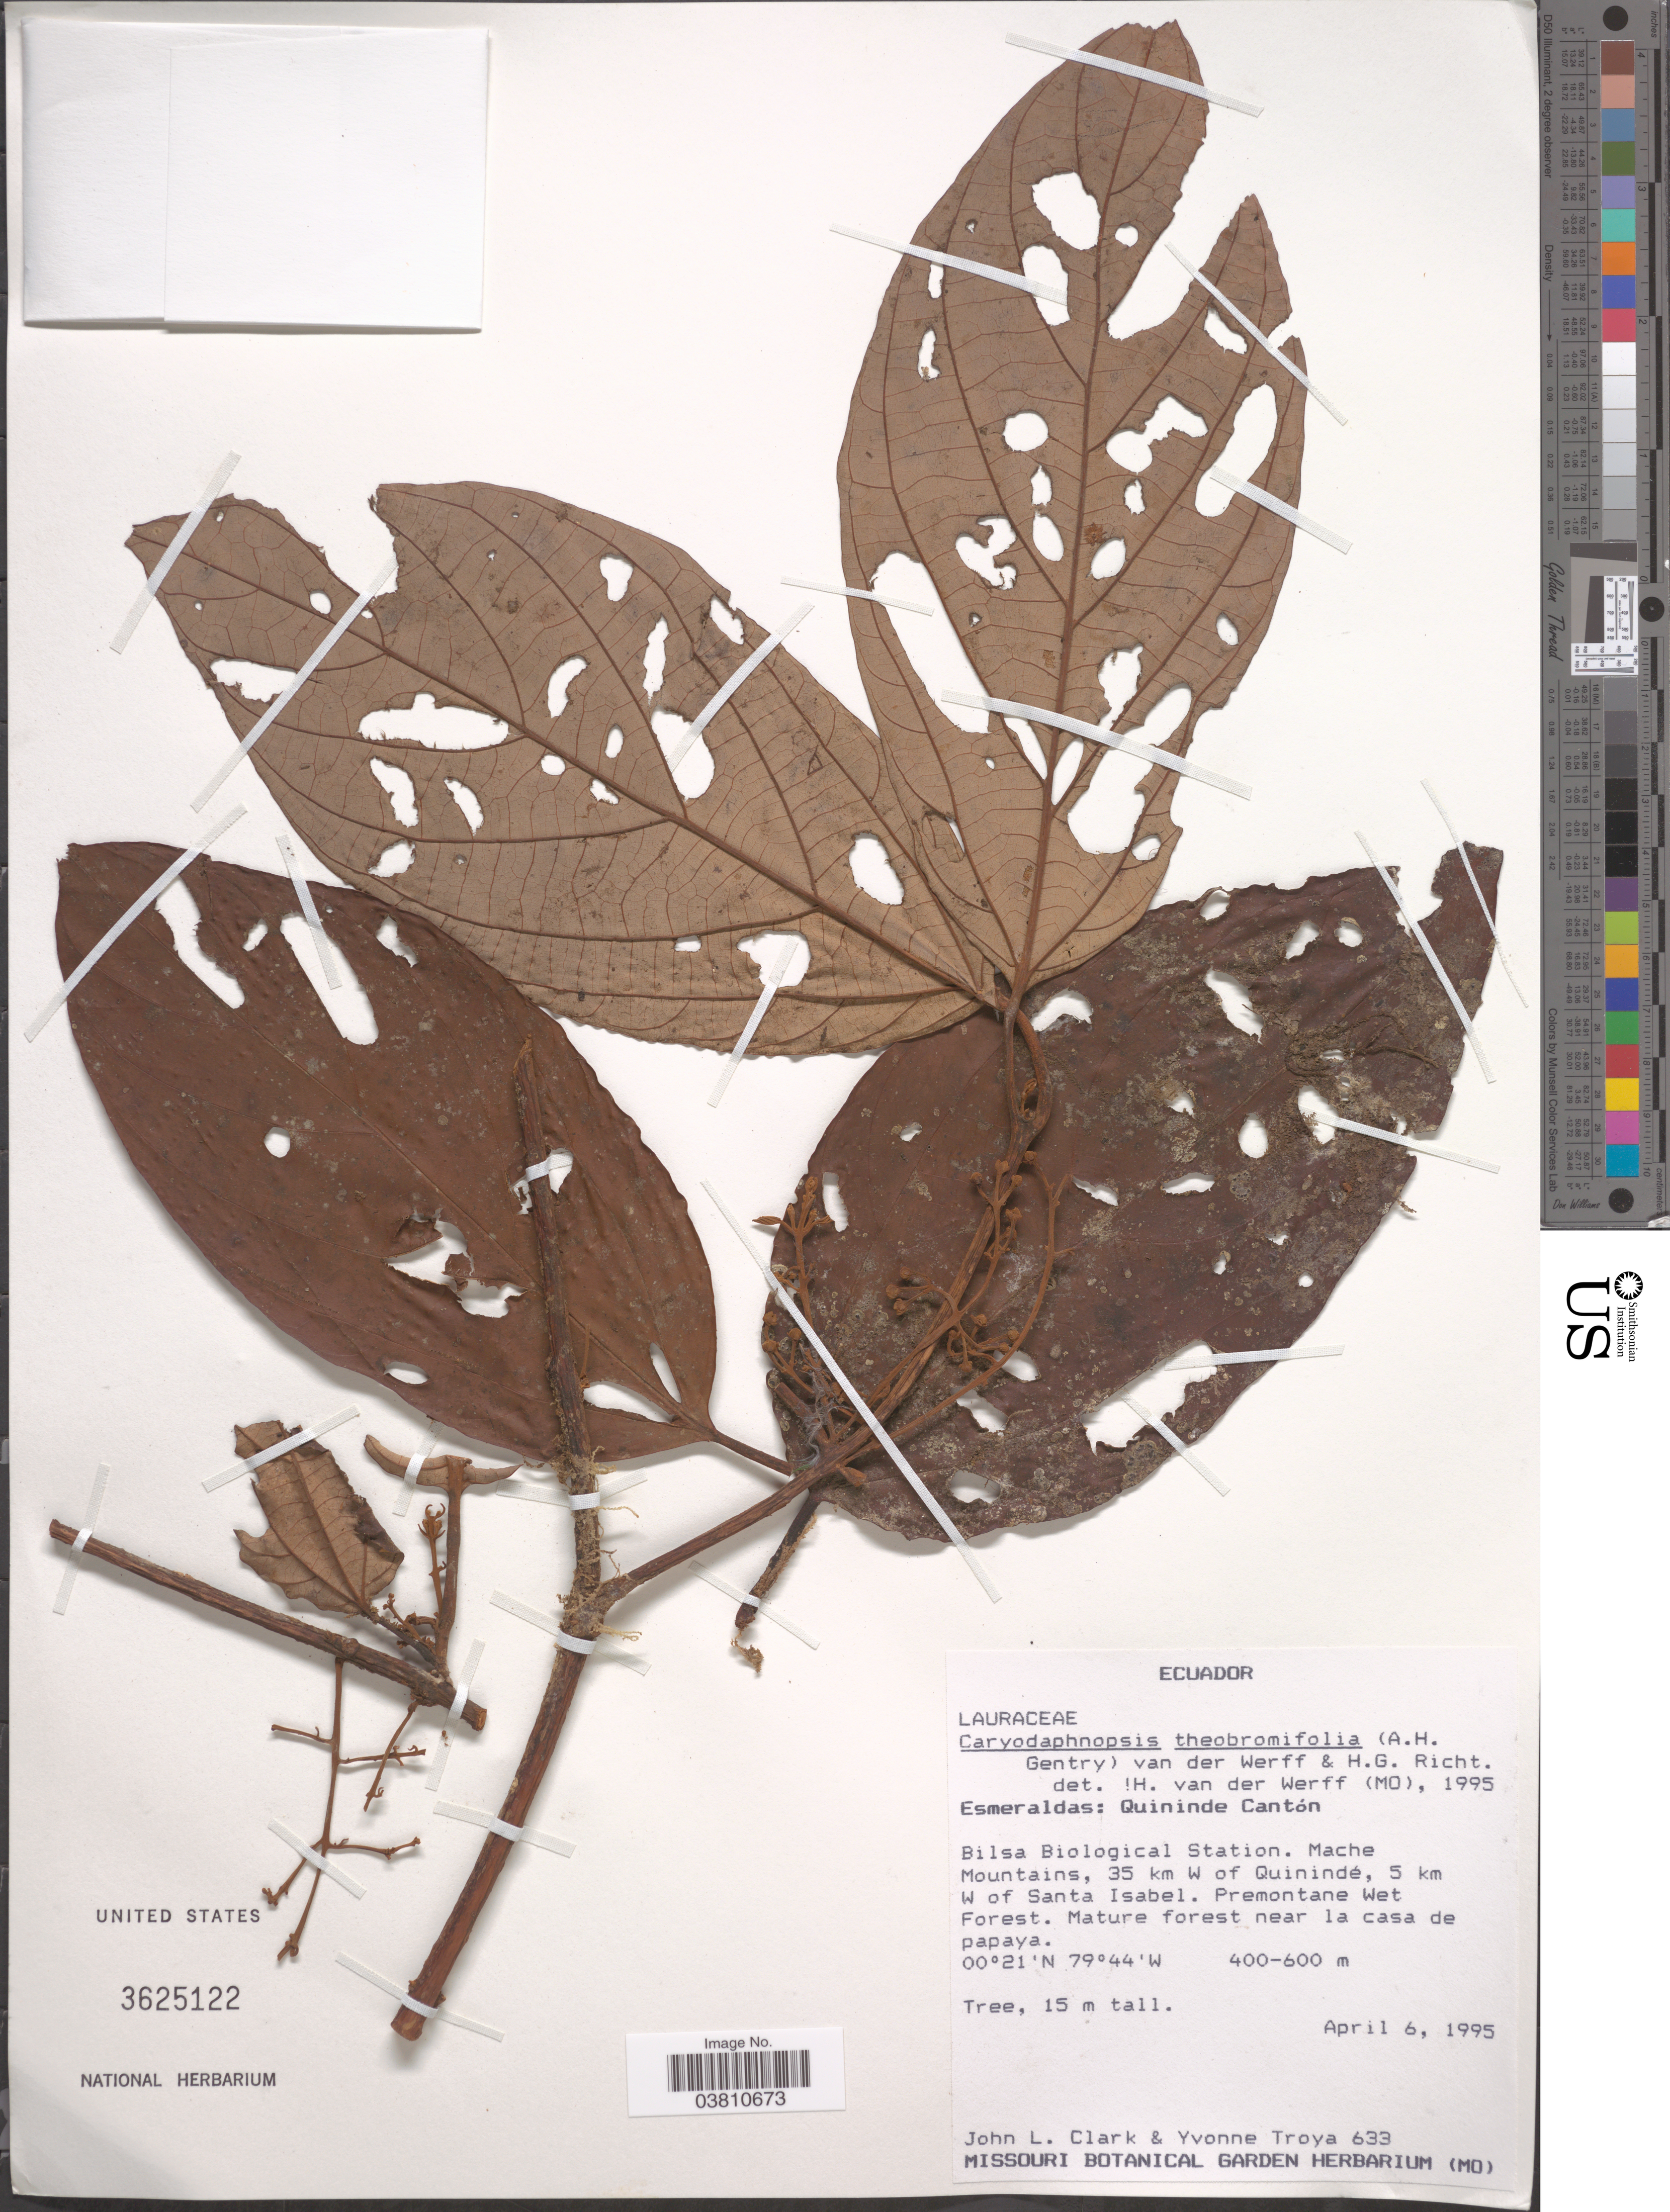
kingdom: Plantae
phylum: Tracheophyta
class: Magnoliopsida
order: Laurales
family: Lauraceae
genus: Caryodaphnopsis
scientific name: Caryodaphnopsis theobromifolia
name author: (A.H. Gentry) van der Werff & H.G. Richt.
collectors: J. L. Clark & Y. Troya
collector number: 633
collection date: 1995-04-06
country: Ecuador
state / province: Esmeraldas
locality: Quininde Cantón. Bilsa Biological Station. Mache Mountains, 35 km W of Quinindé, 5 km W of Santa Isabel. Near la casa de papaya.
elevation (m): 400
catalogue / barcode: US 3625122